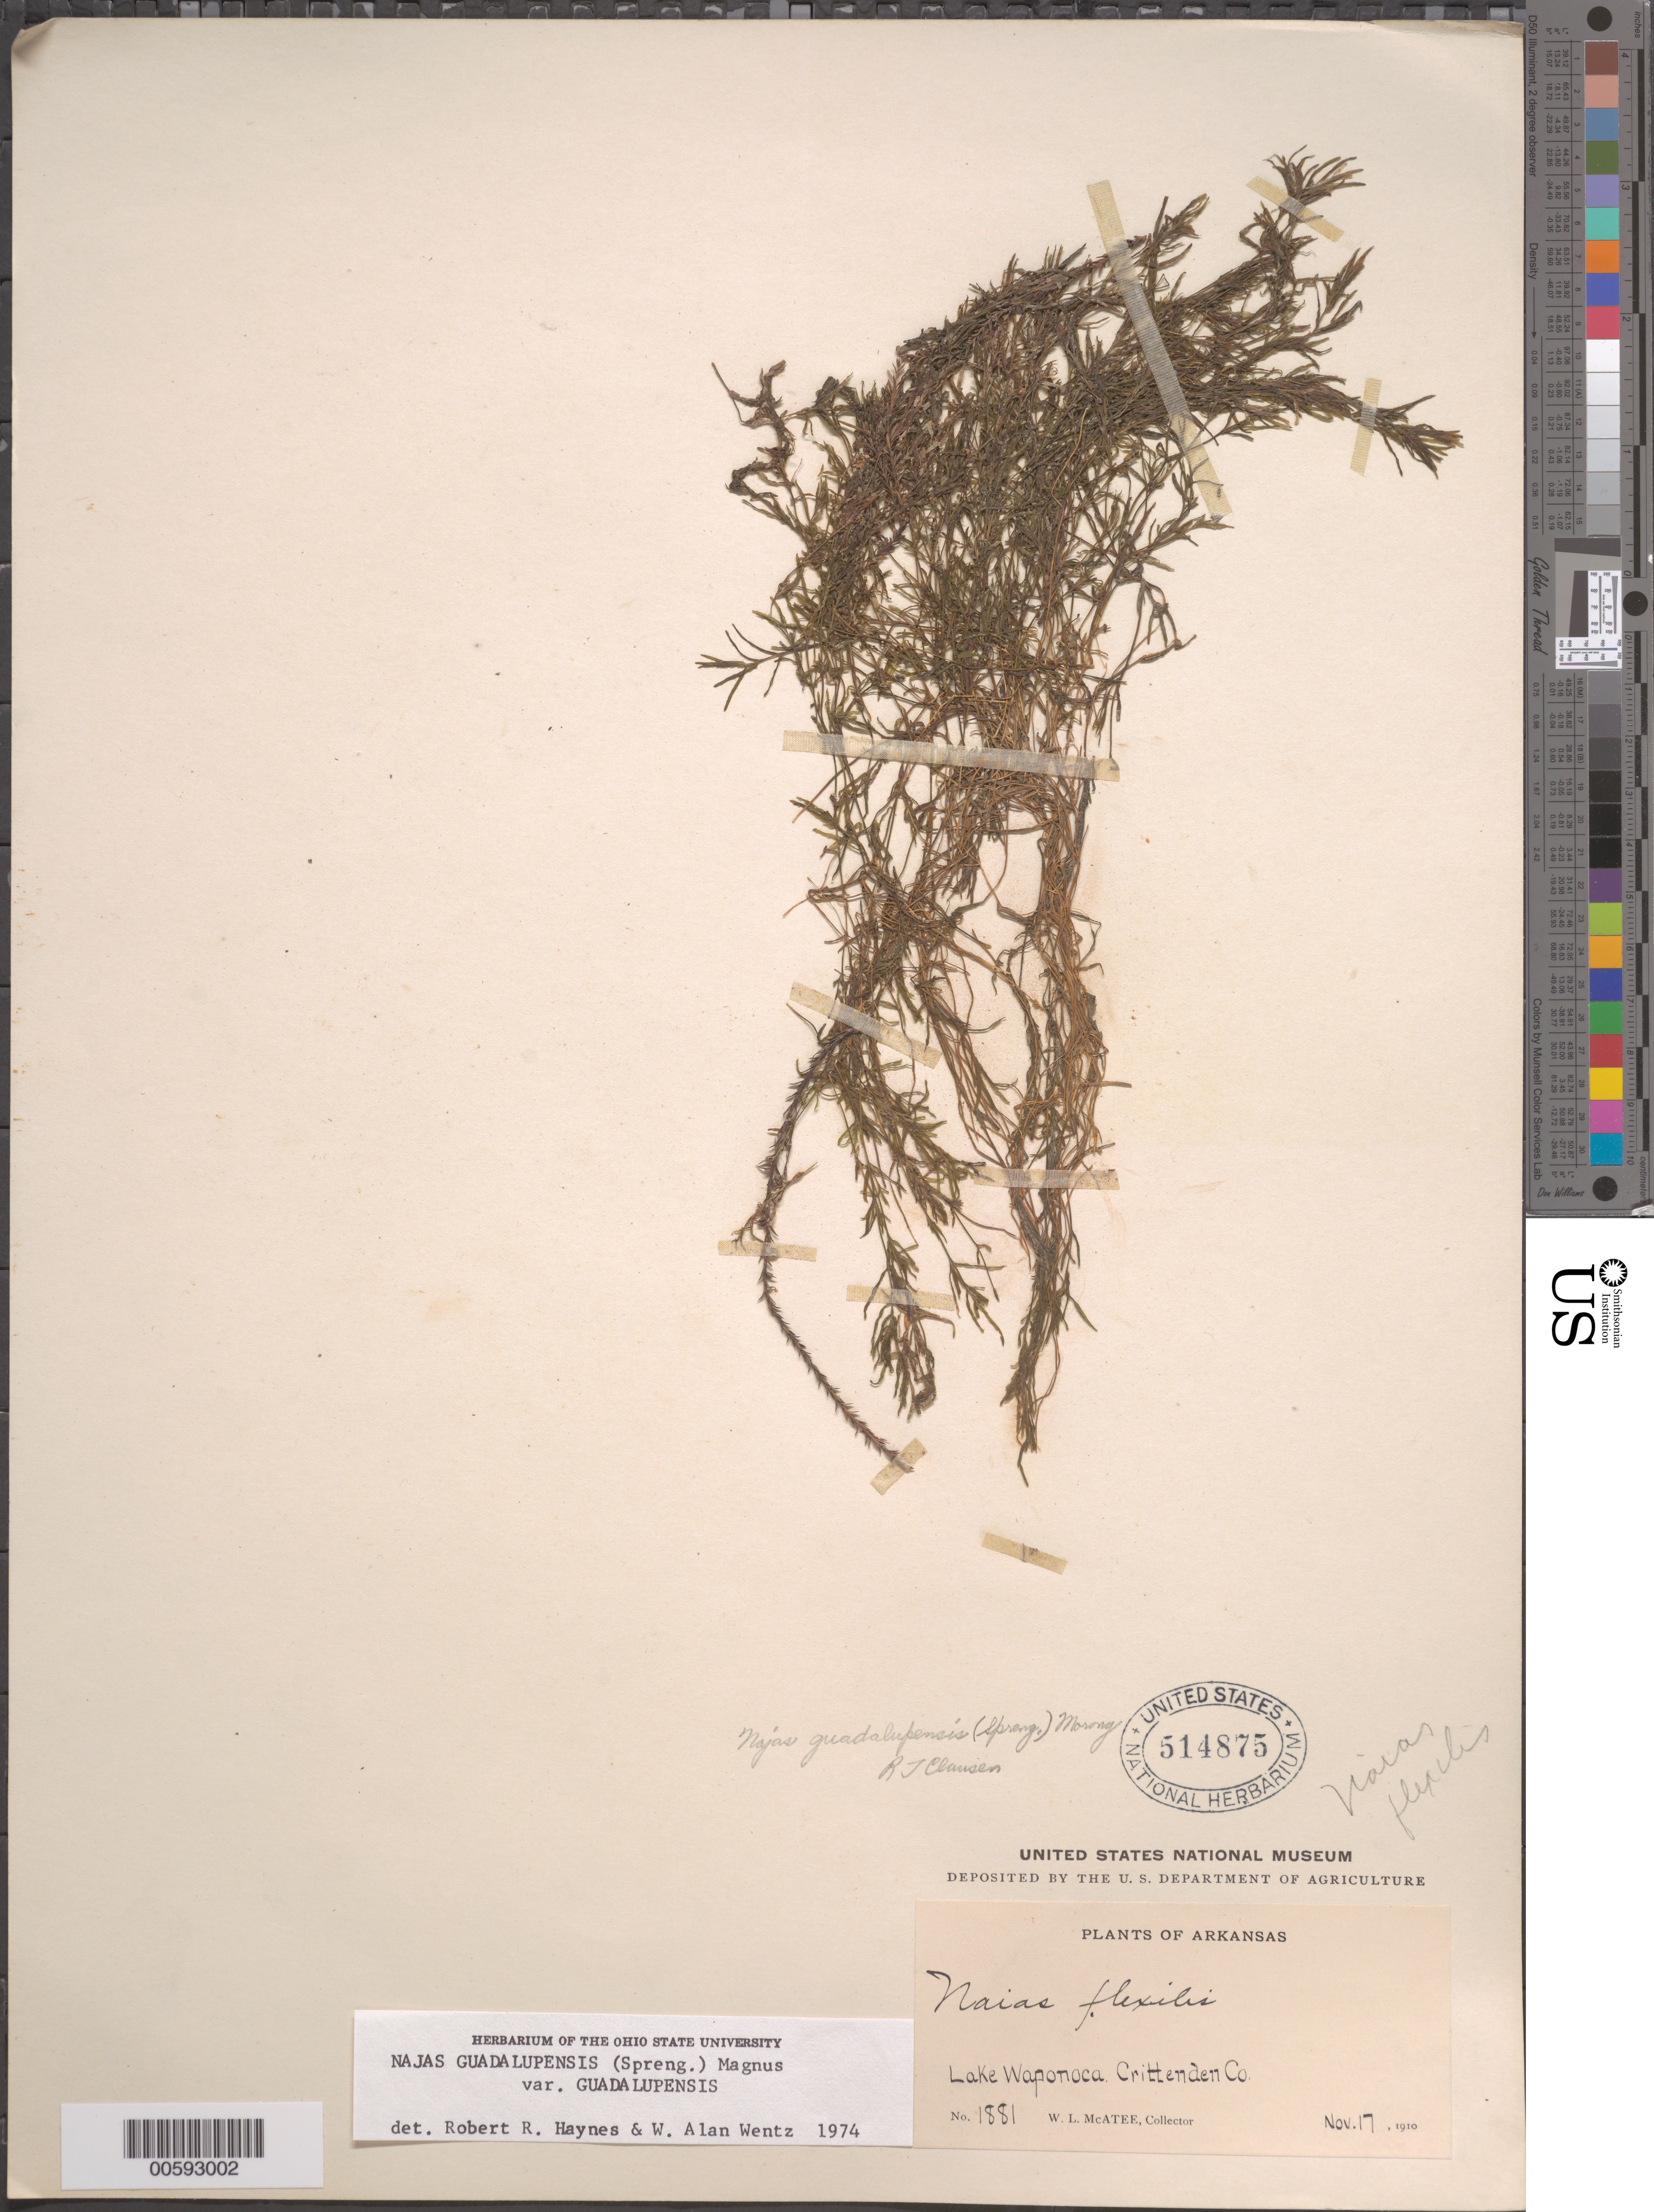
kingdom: Plantae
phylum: Tracheophyta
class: Liliopsida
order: Alismatales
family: Hydrocharitaceae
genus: Najas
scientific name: Najas guadalupensis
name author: (Spreng.) Magnus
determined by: Haynes, R. R.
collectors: W. McAtee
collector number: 1881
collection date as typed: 17 Nov 1910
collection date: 1910-11-17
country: United States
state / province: Arkansas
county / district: Crittenden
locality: Lake Waponoca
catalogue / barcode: US 514875